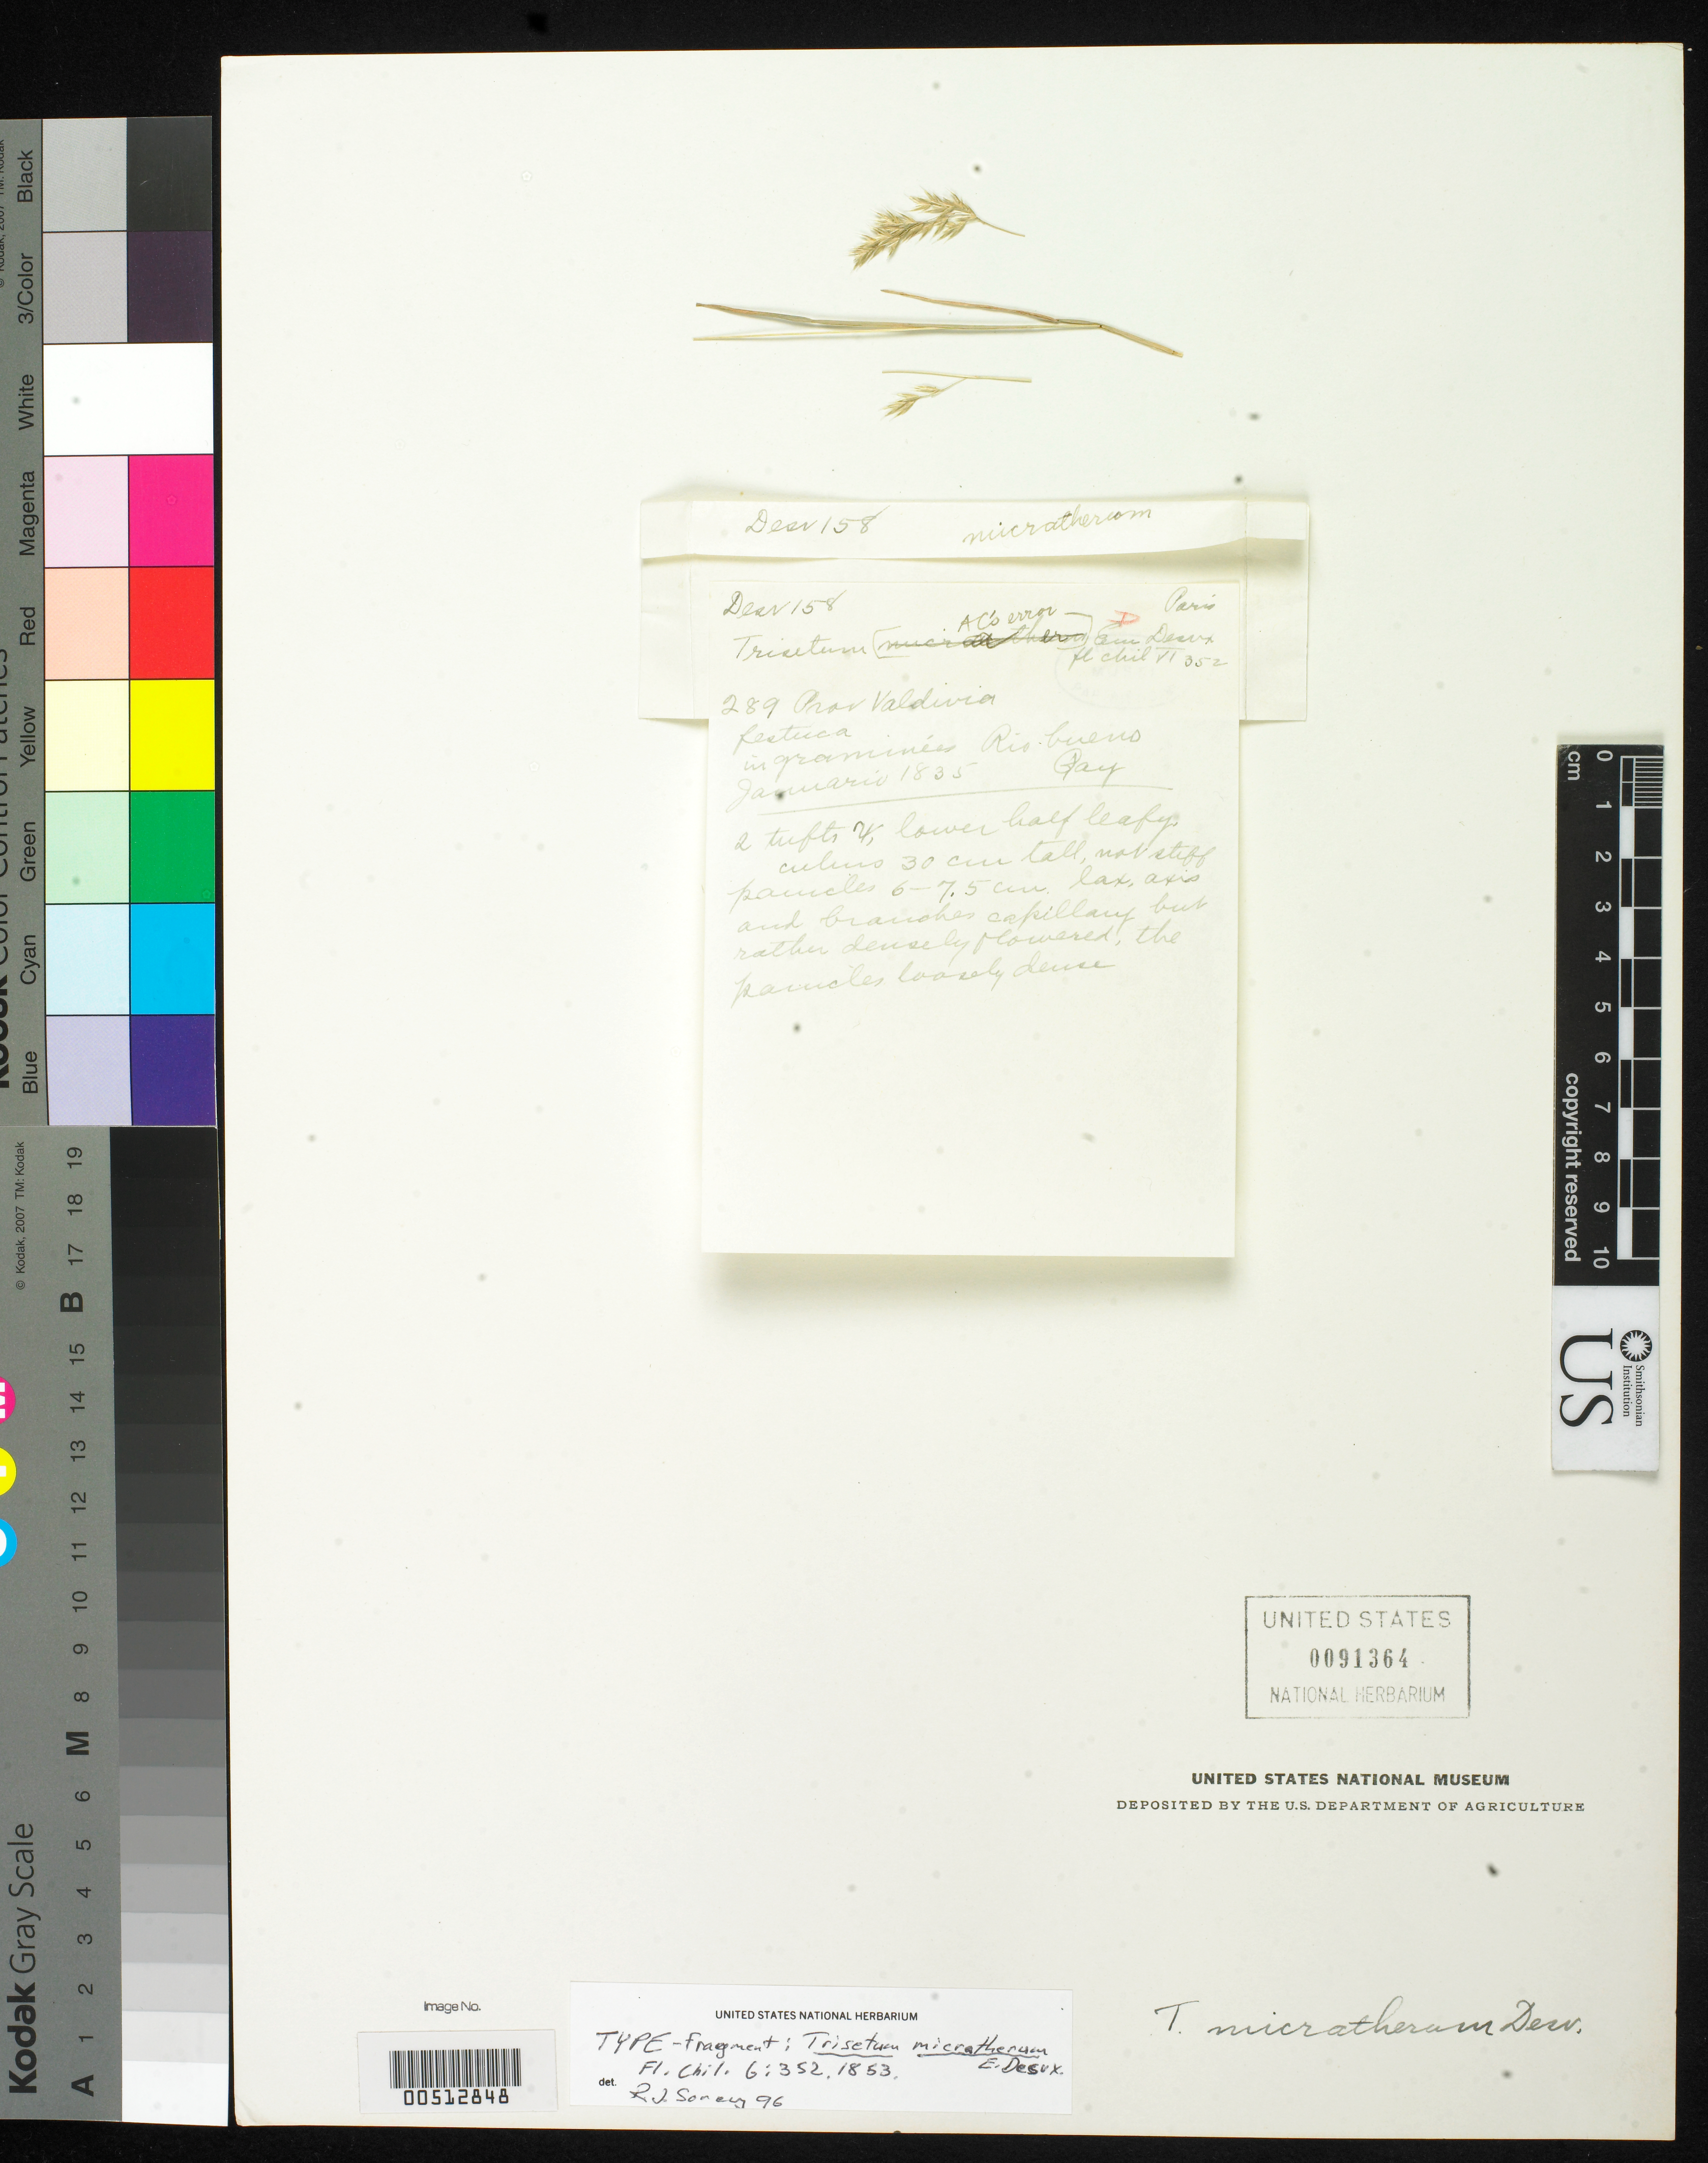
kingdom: Plantae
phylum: Tracheophyta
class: Liliopsida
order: Poales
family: Poaceae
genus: Trisetum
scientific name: Trisetum micratherum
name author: É. Desv. in Gay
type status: Type Fragment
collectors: C. Gay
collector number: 289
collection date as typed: Jan 1835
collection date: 1835-01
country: Chile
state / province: Los Ríos (XIV)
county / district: Valdivia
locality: Rio Bueno.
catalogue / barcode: US 91364